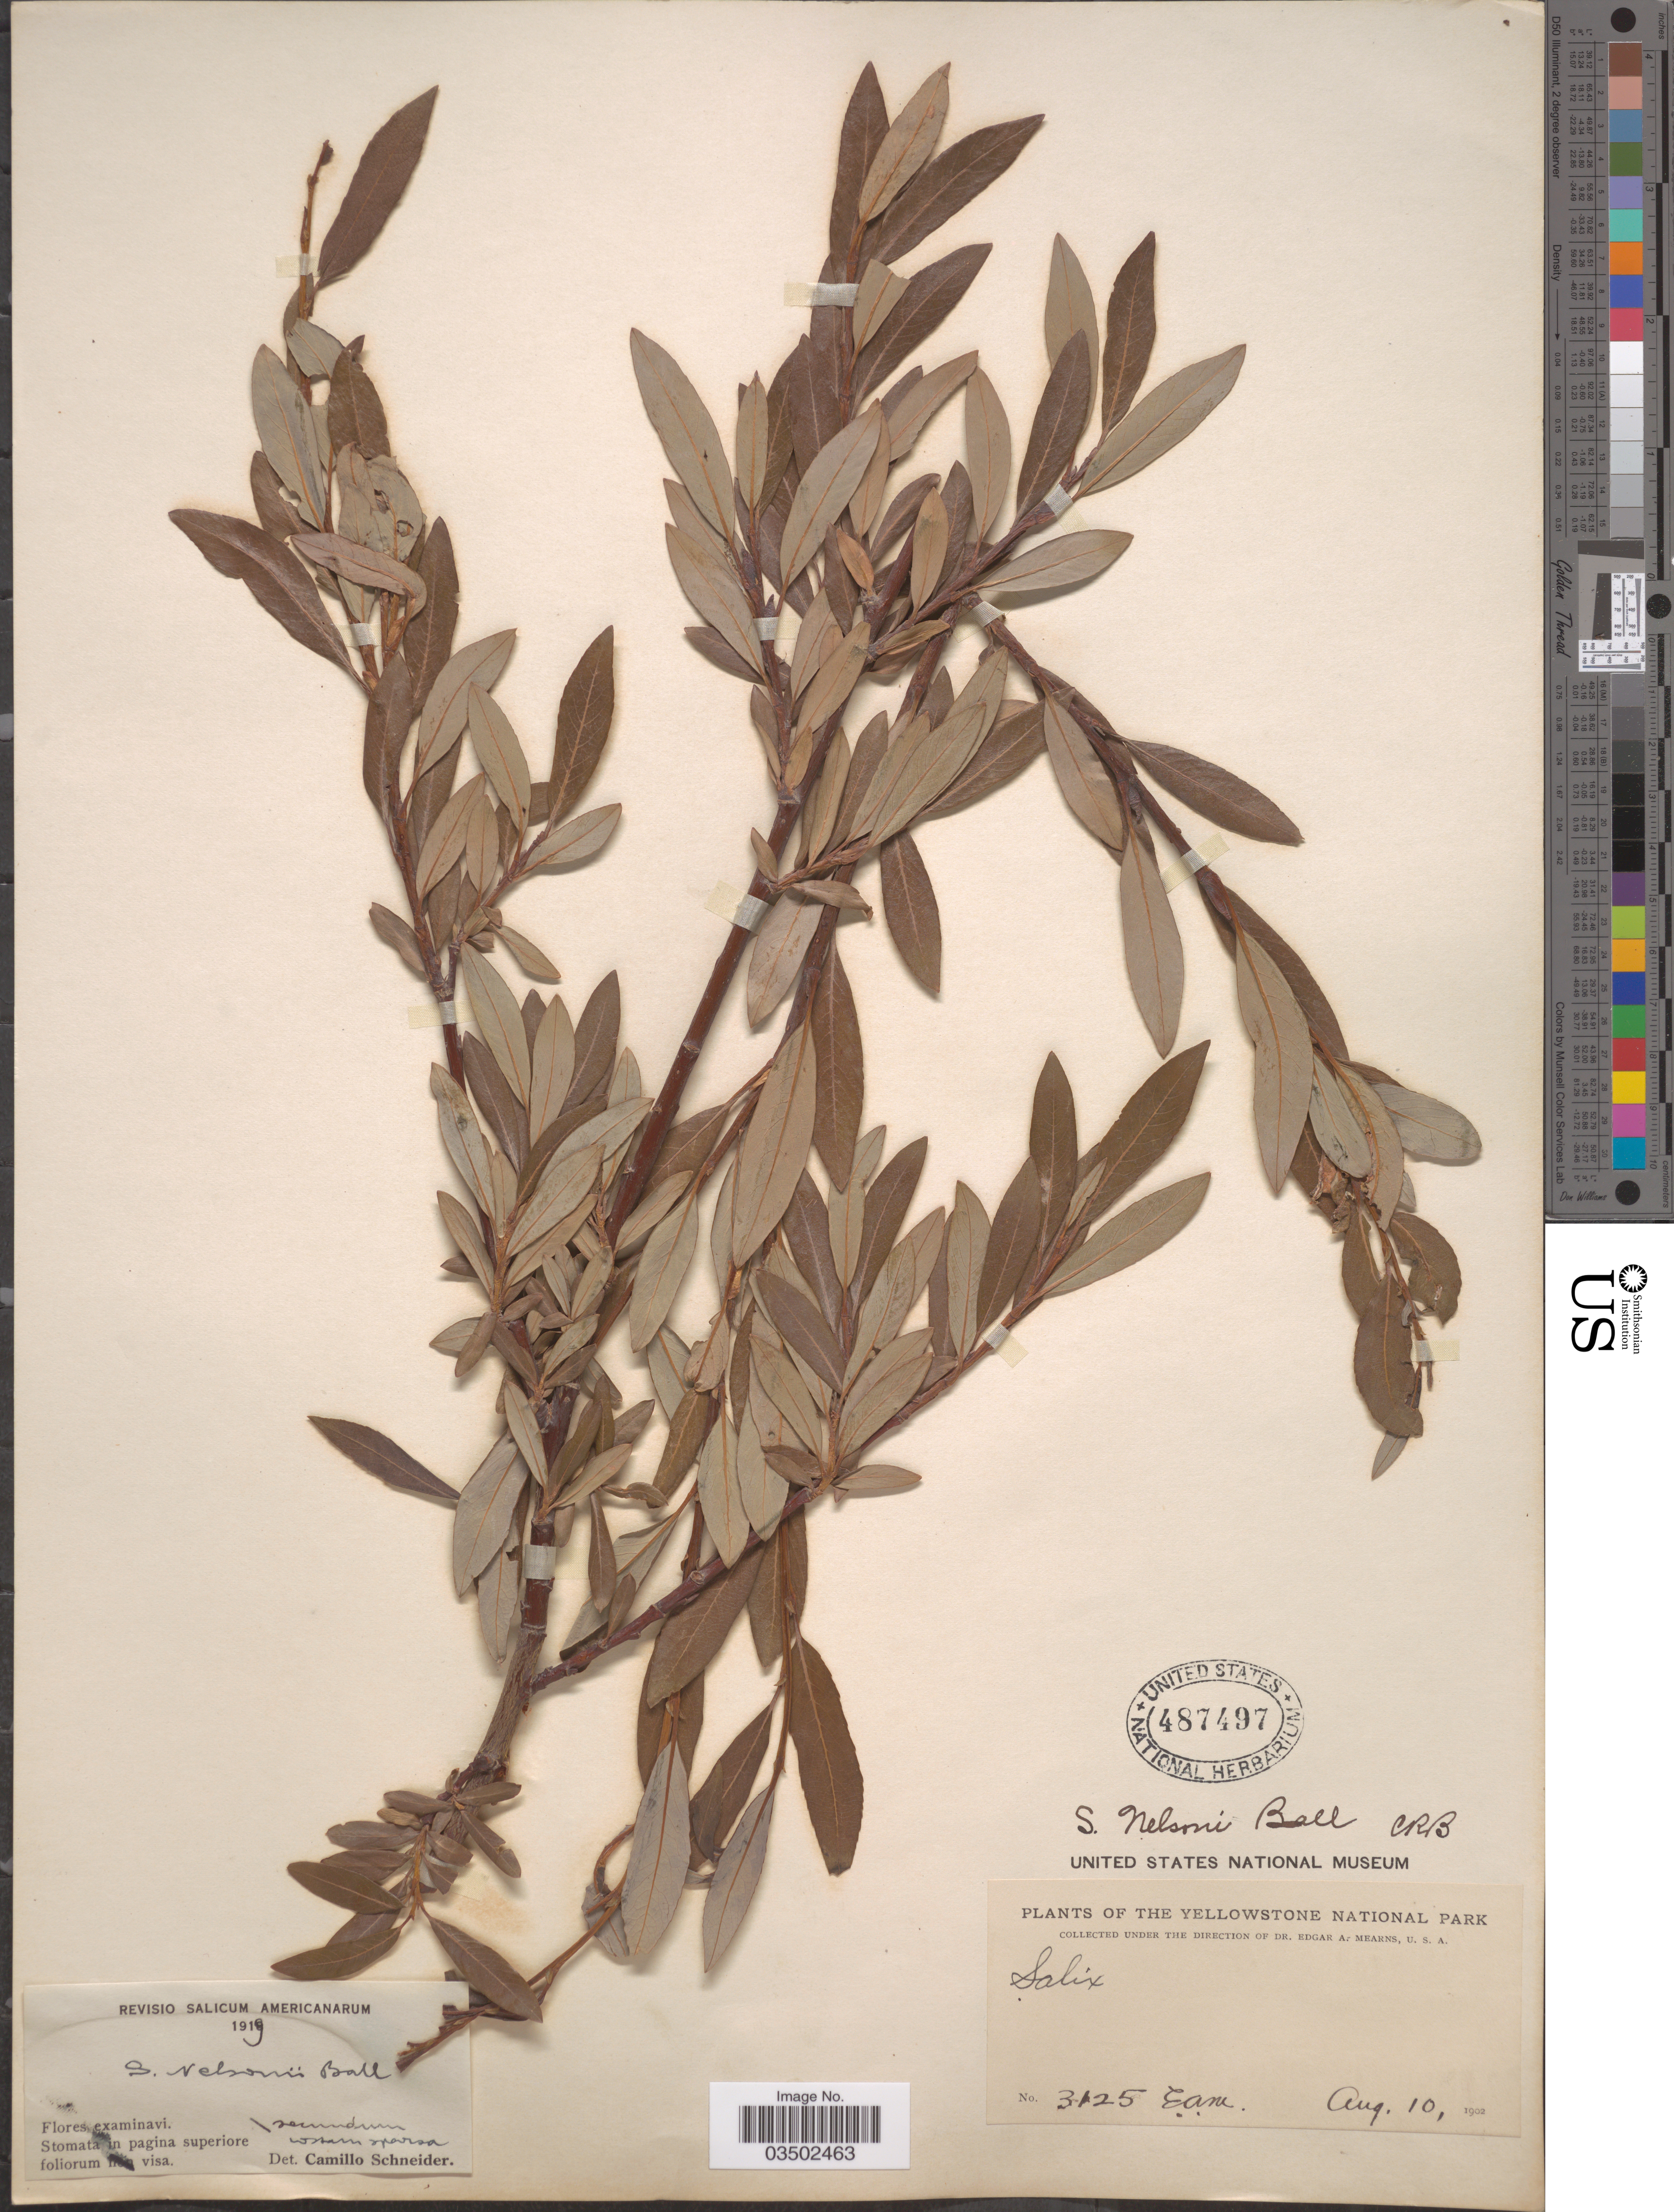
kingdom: Plantae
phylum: Tracheophyta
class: Magnoliopsida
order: Malpighiales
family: Salicaceae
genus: Salix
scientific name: Salix planifolia var. nelsonii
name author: (C.R. Ball) C.R. Ball ex E.C. Sm. bis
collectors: E. A. Mearns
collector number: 3125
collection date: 1902-08-10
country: United States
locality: The Yellowstone National Park.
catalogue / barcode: US 487497